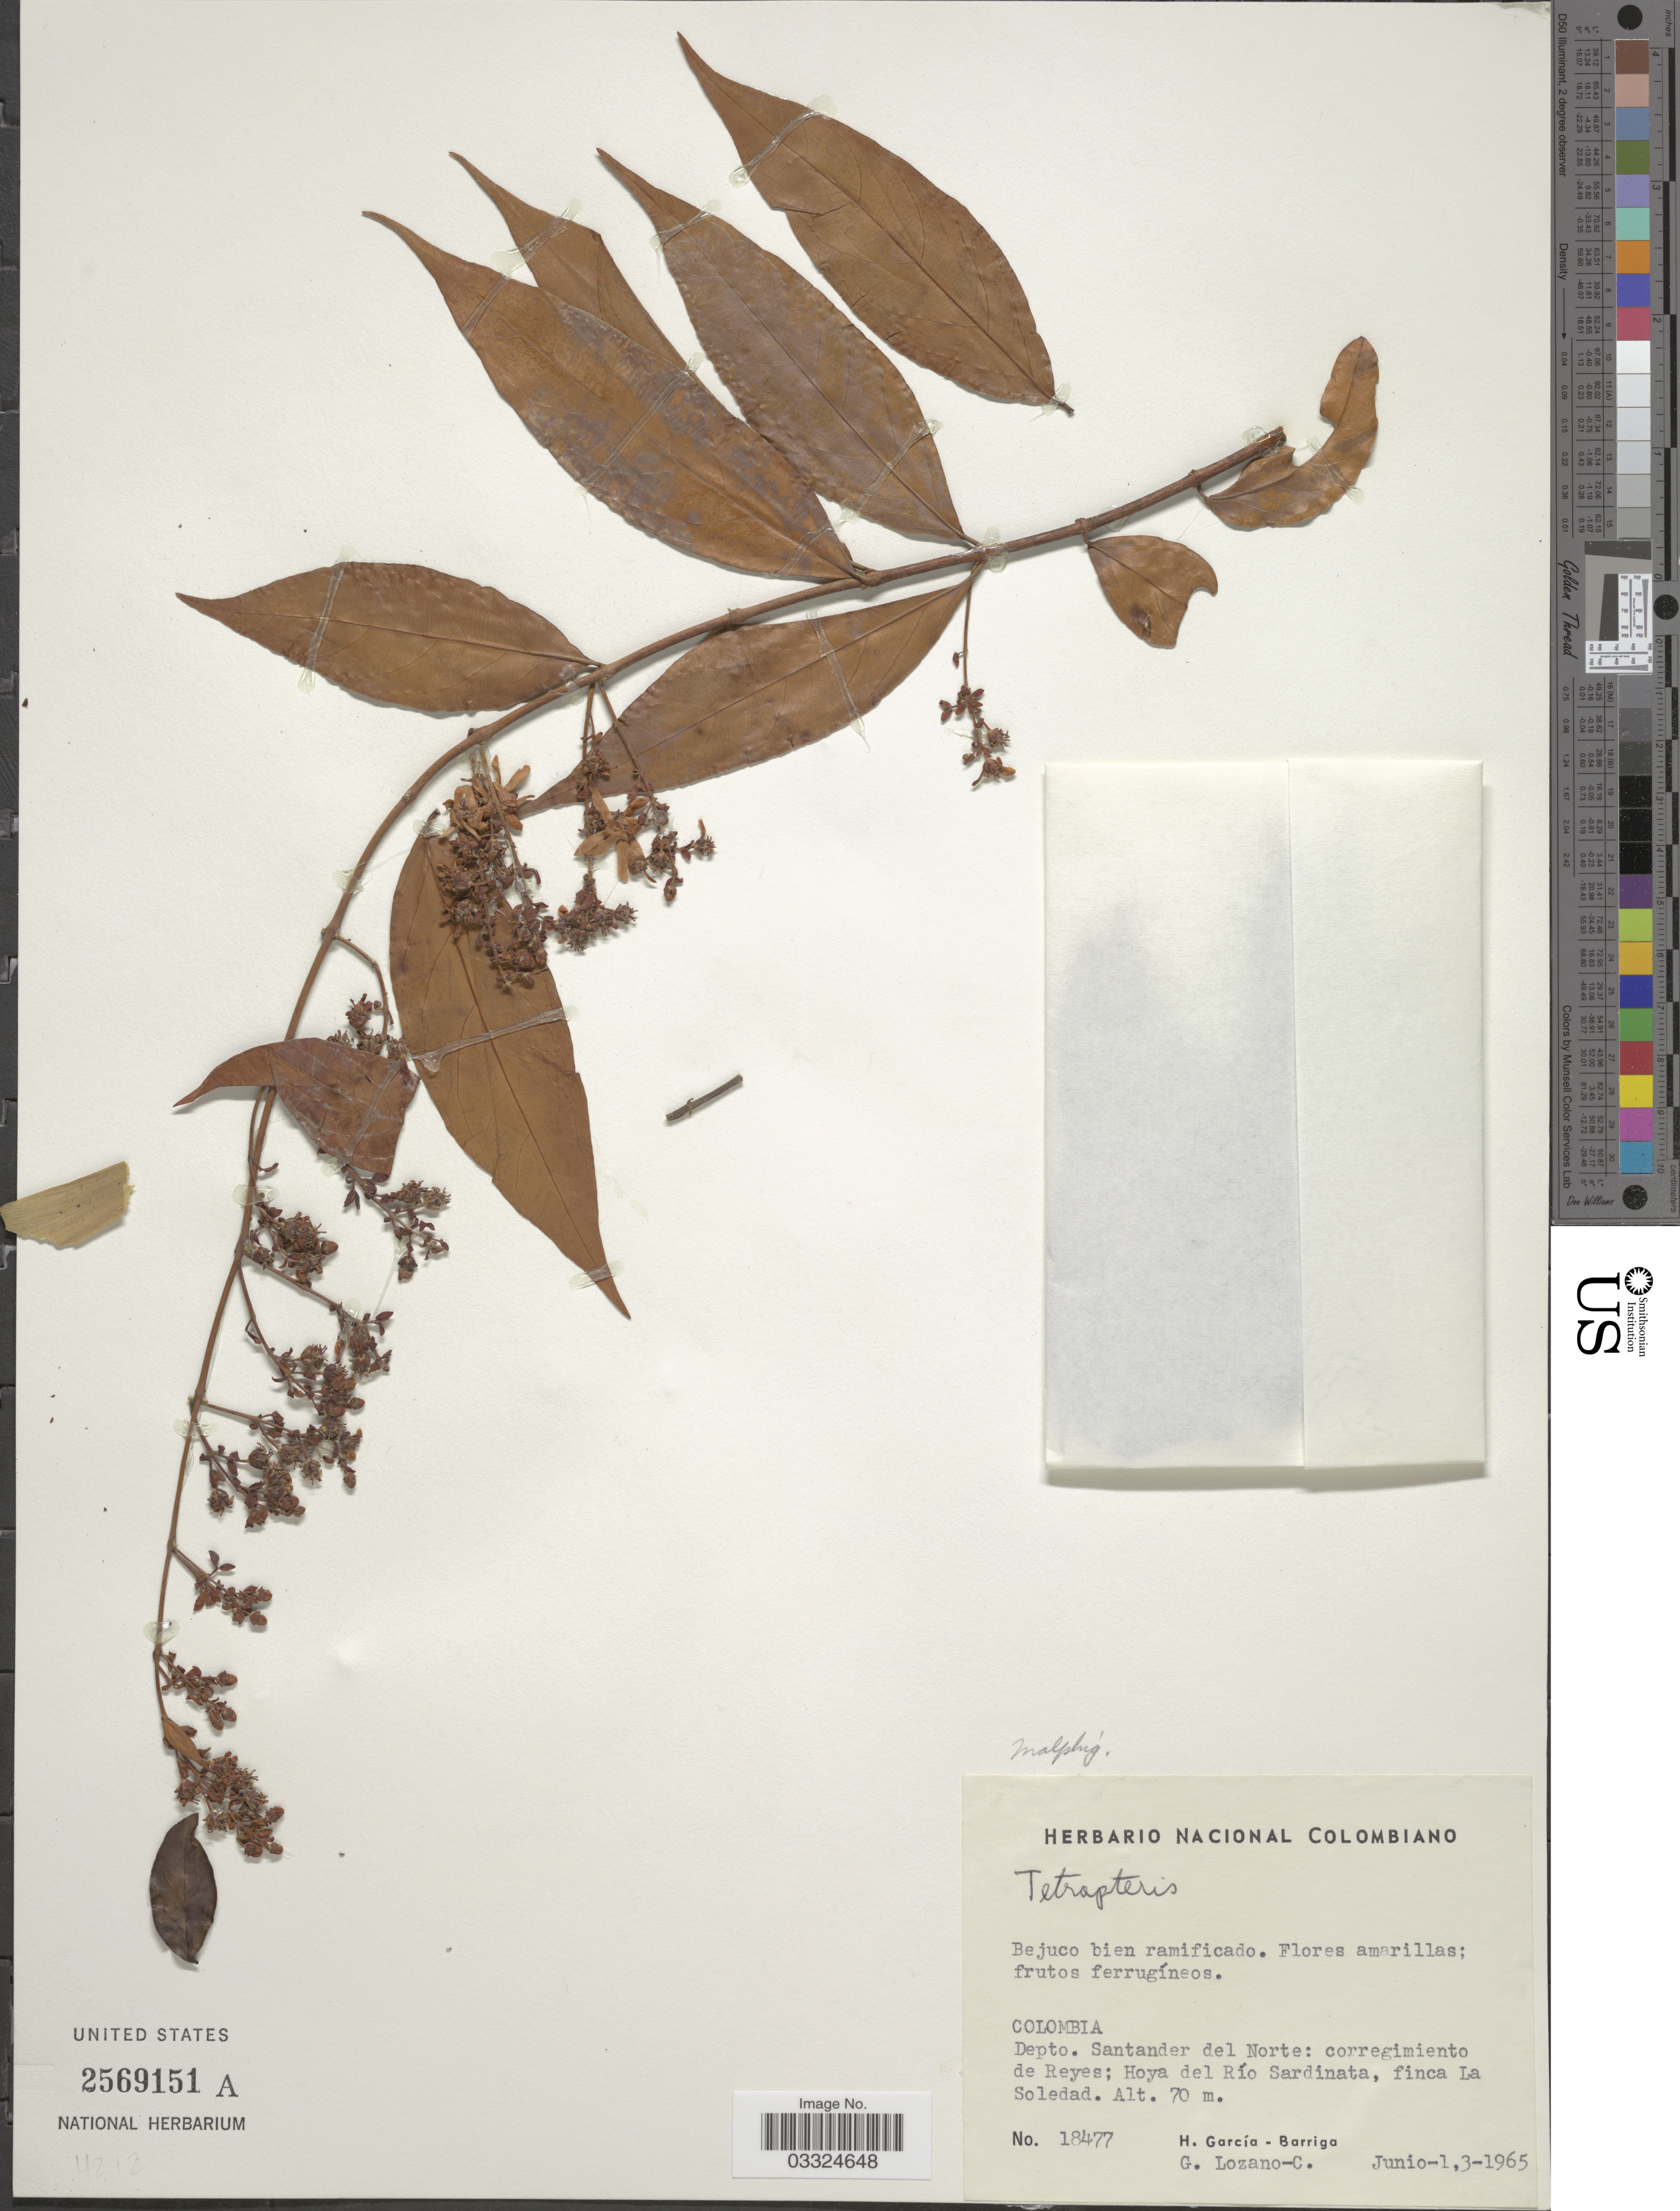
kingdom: Plantae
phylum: Tracheophyta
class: Magnoliopsida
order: Malpighiales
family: Malpighiaceae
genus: Tetrapterys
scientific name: Tetrapterys sp.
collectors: H. García Barriga & G. Lozano-Contreras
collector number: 18477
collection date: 1965-06-01/1965-06-03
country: Colombia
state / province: Norte de Santander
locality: Depto. Santander del Norte: corregimiento de Reyes; Hoya del Río Sardinata, finca La Soledad.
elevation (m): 70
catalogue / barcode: US 2569151A